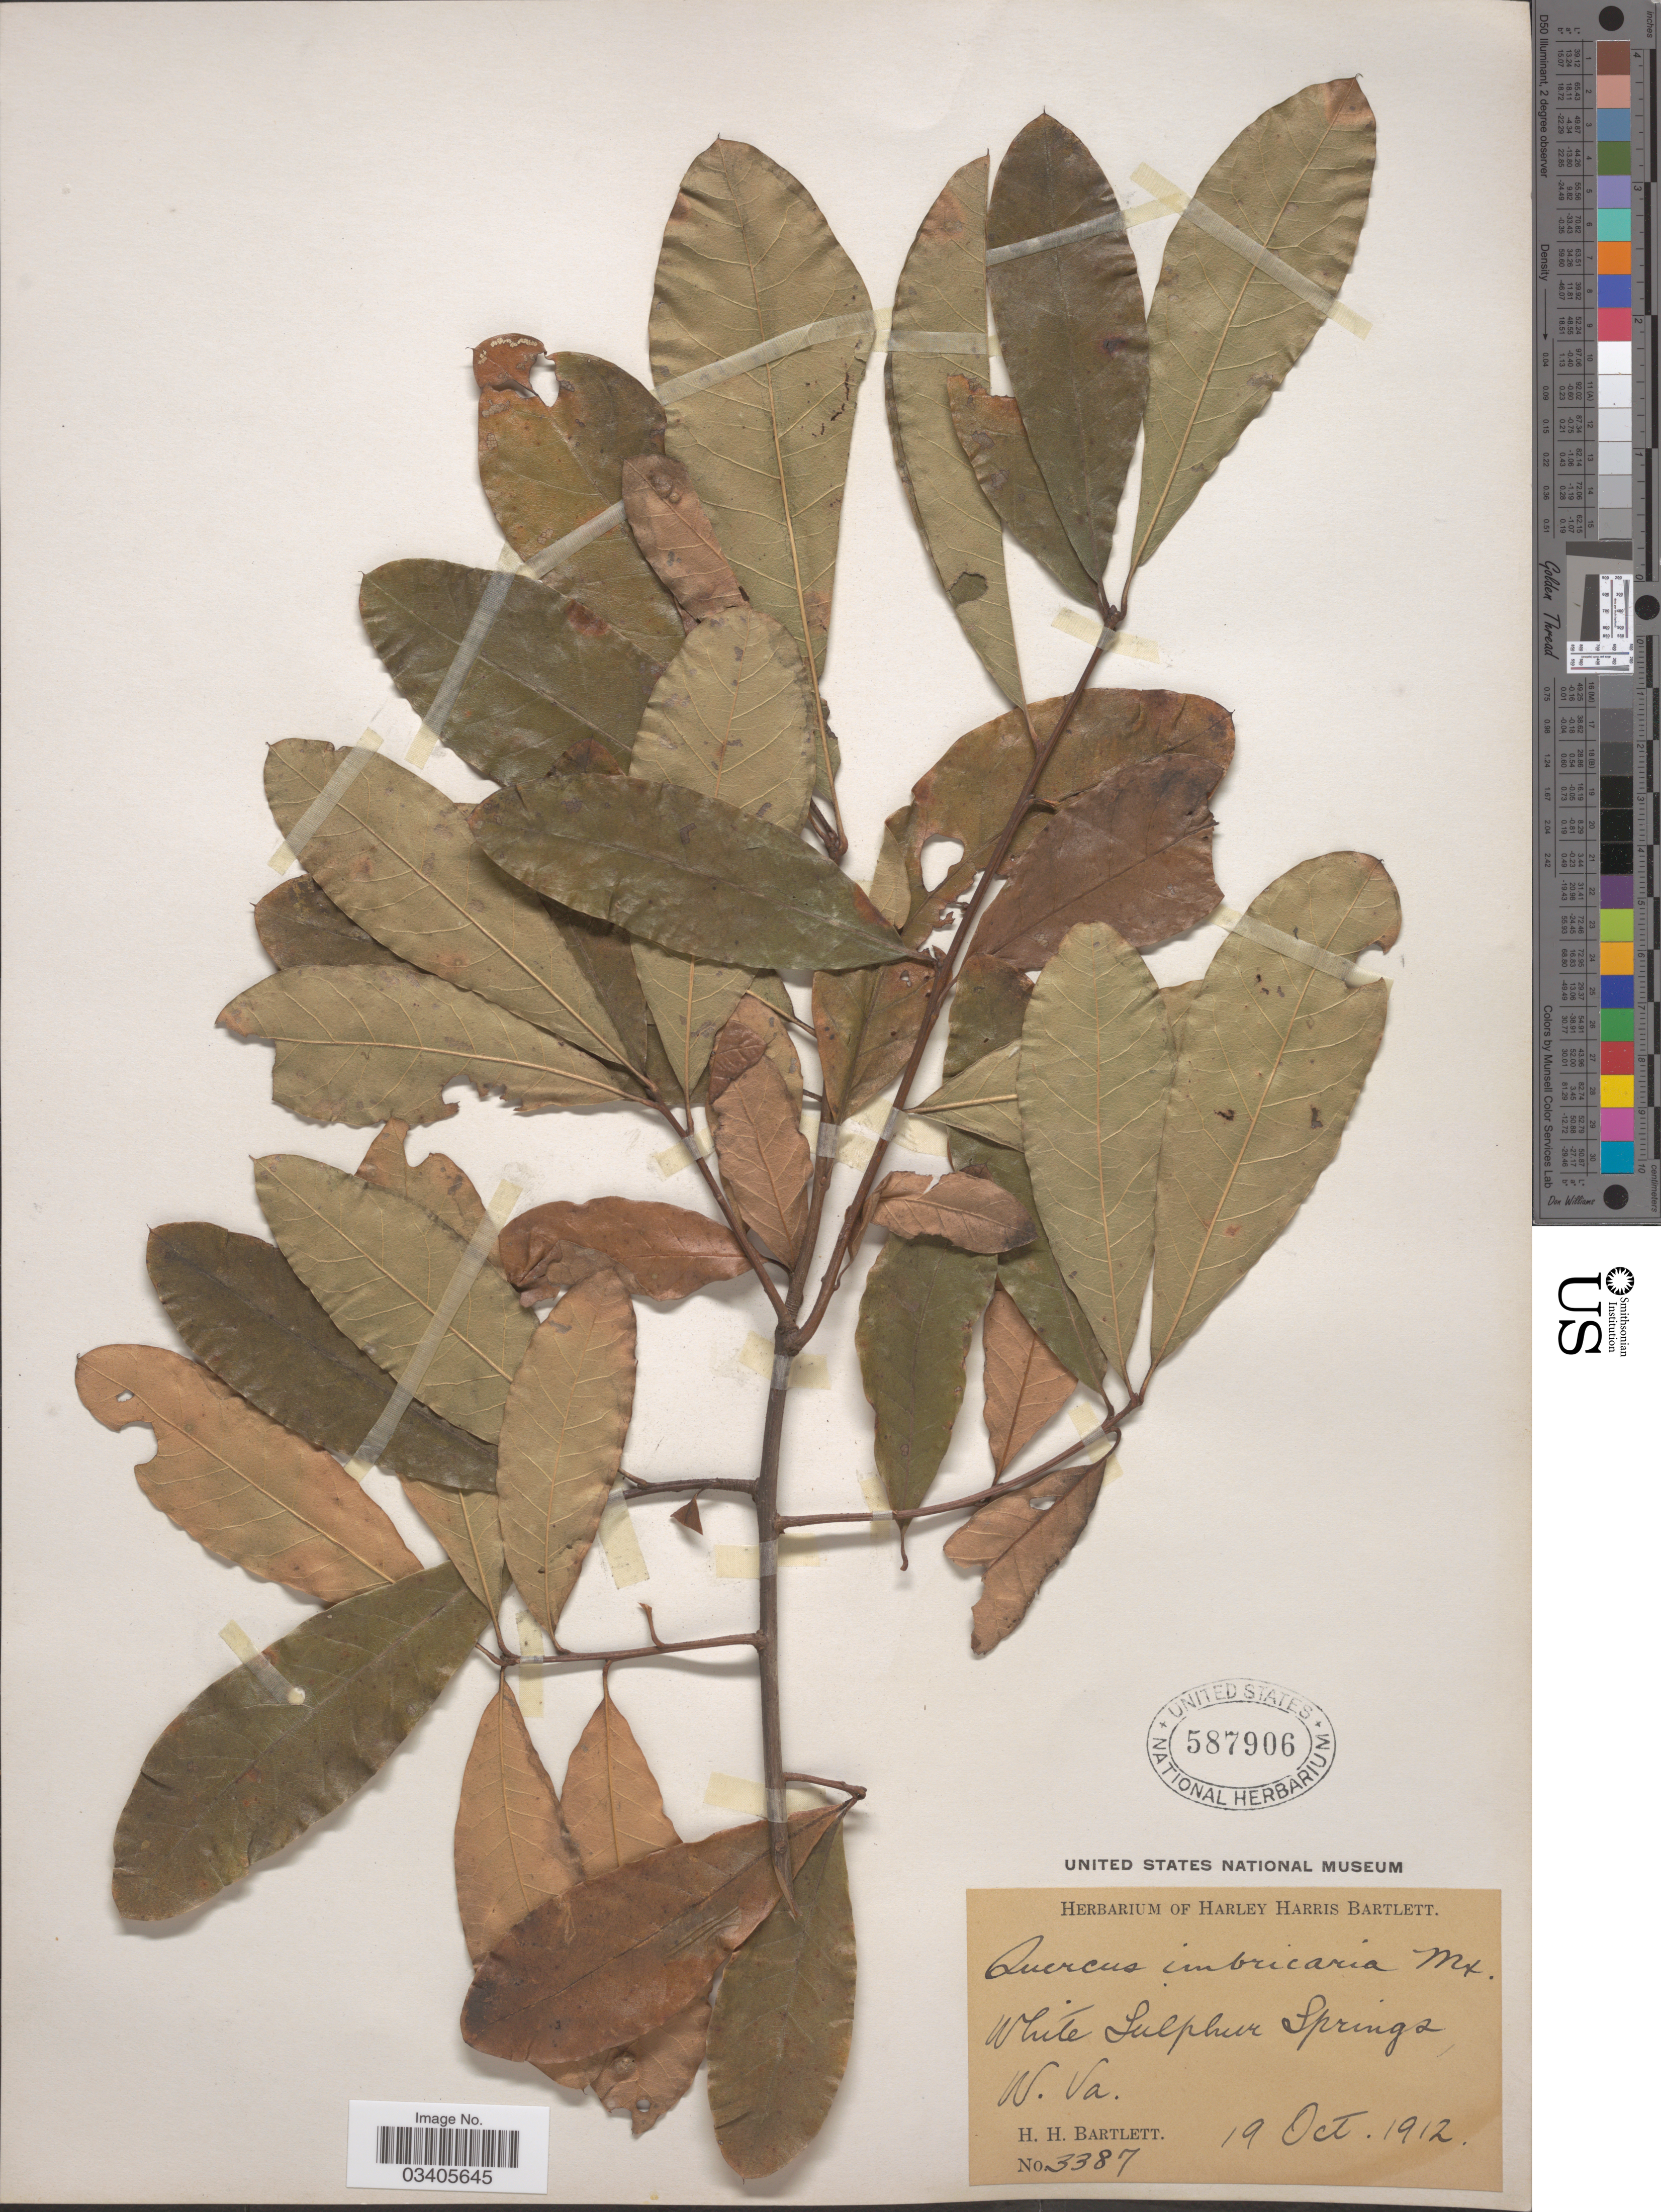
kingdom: Plantae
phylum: Tracheophyta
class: Magnoliopsida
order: Fagales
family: Fagaceae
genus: Quercus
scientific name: Quercus imbricaria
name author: Michx.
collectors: H. H. Bartlett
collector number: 3387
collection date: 1912-10-19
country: United States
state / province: West Virginia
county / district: Greenbrier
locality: White Sulphur Springs.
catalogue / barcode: US 587906